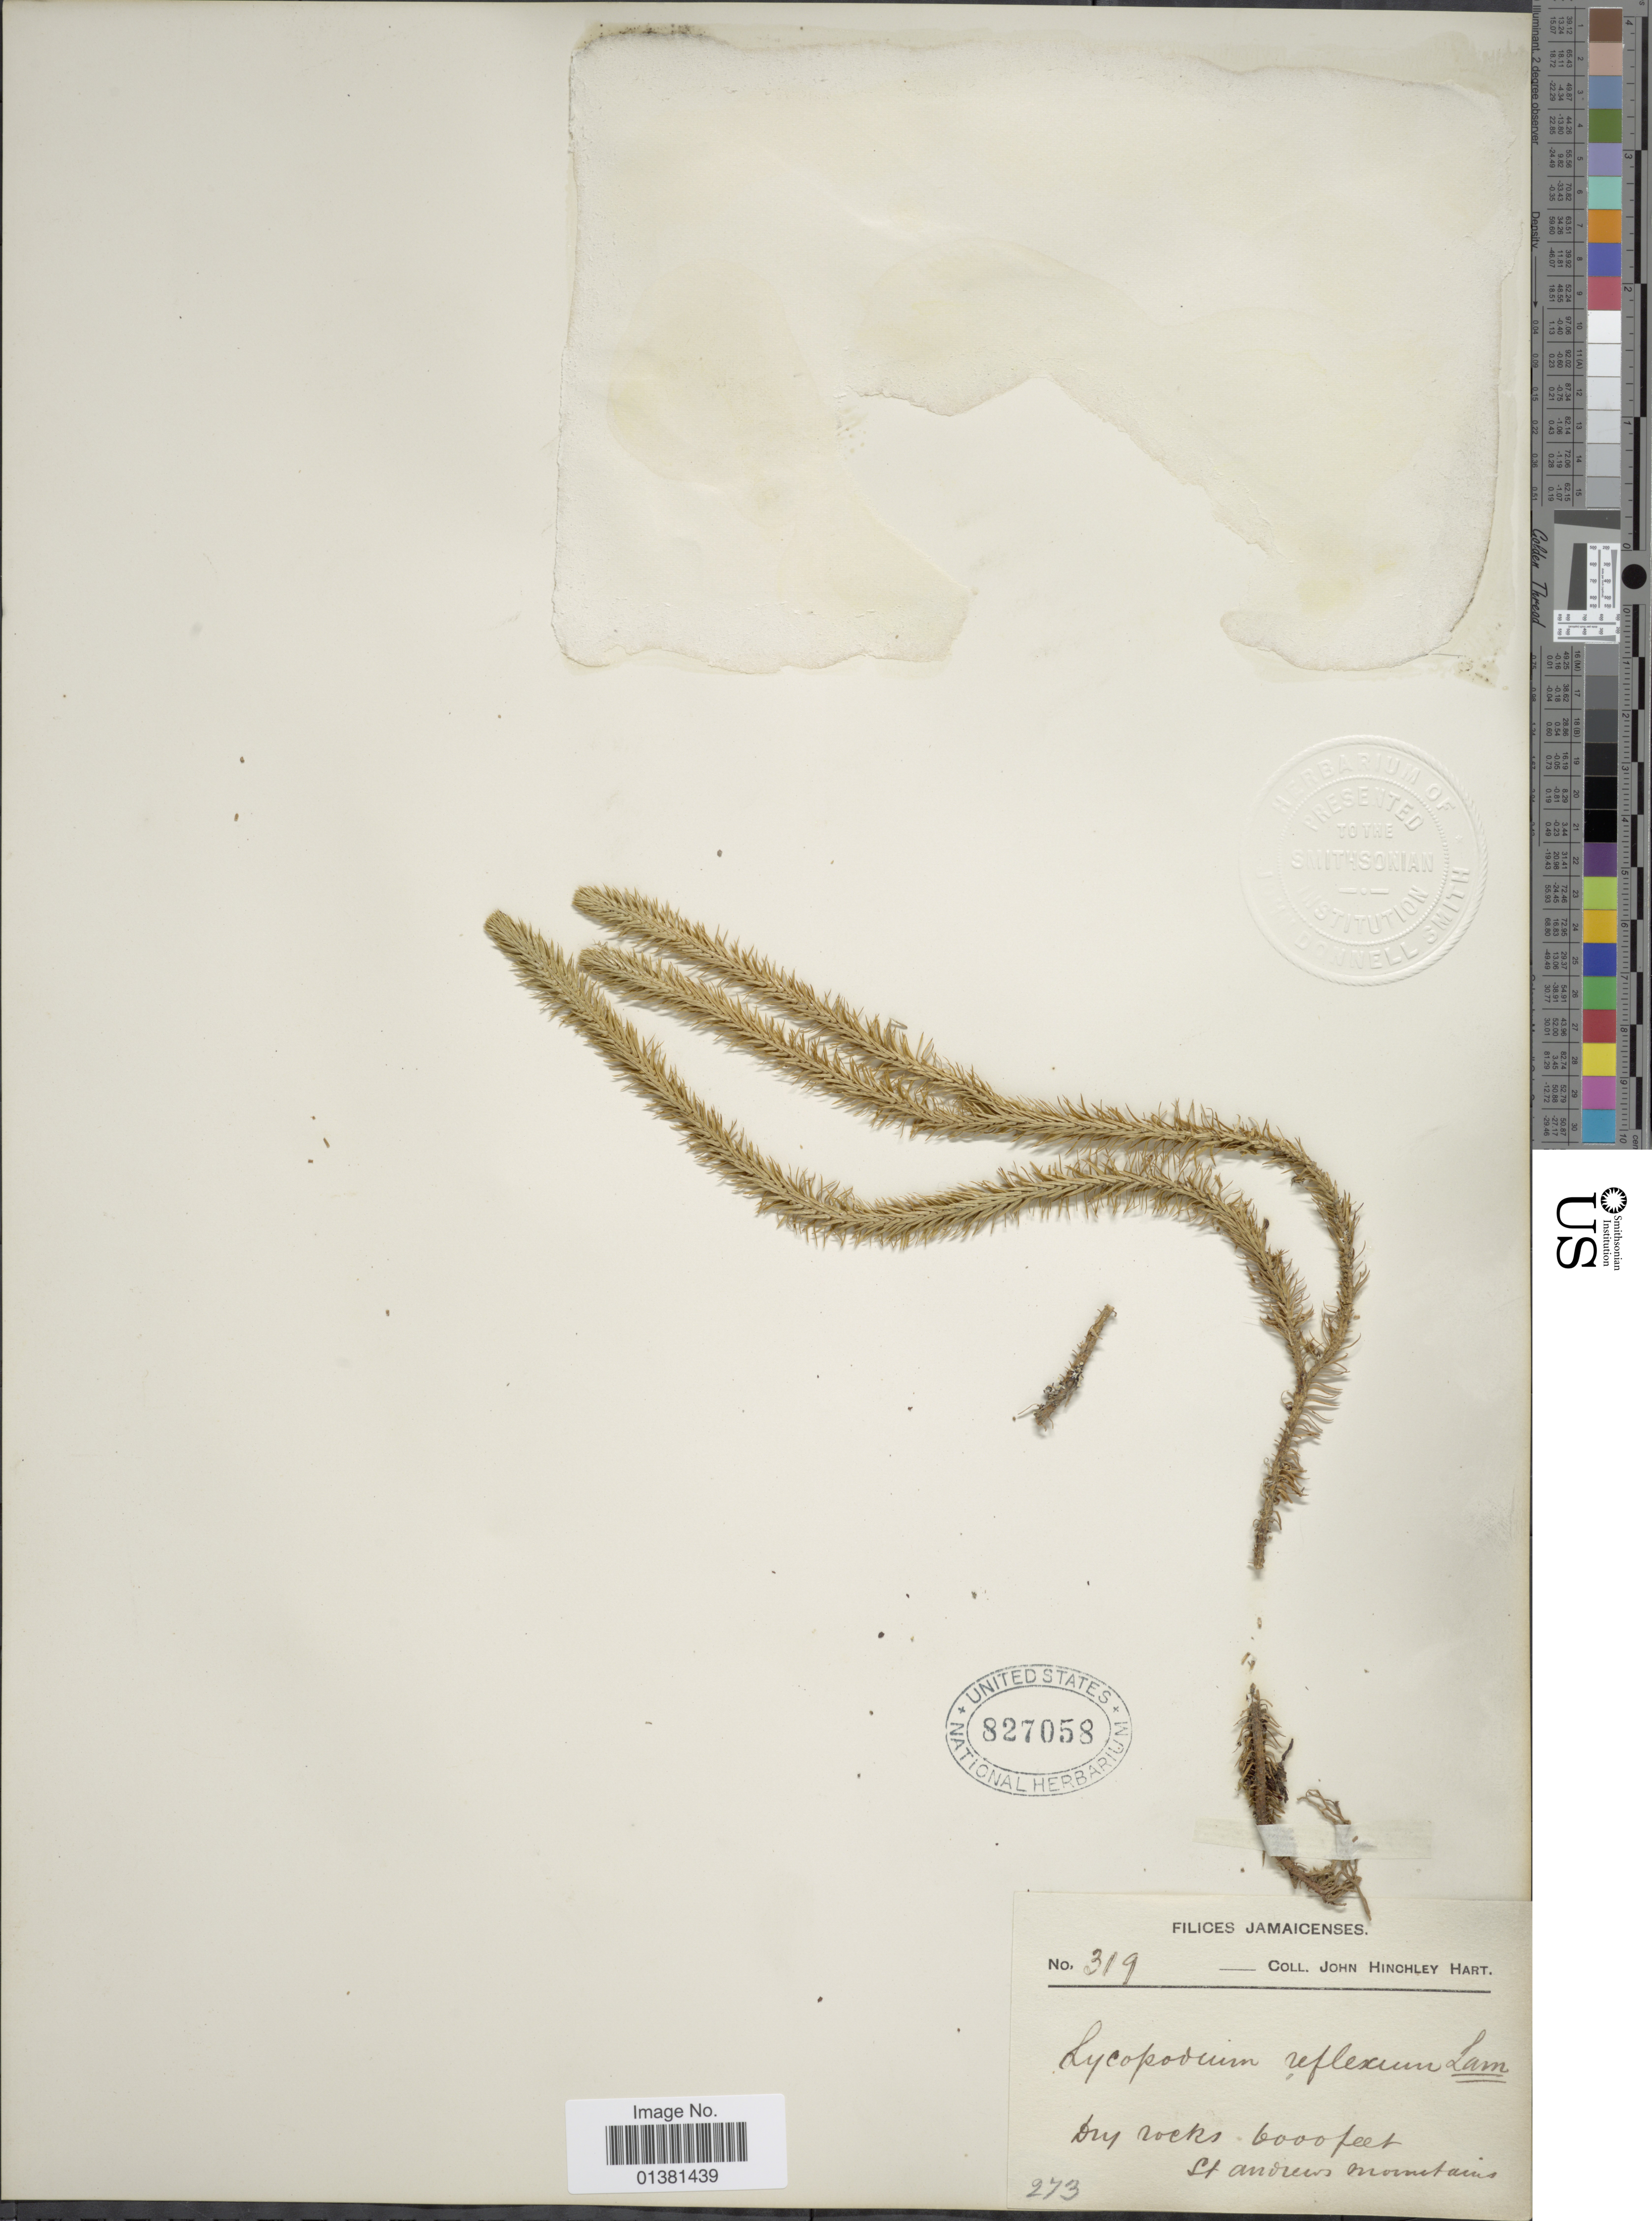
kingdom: Plantae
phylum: Tracheophyta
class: Lycopodiopsida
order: Lycopodiales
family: Lycopodiaceae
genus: Phlegmariurus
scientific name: Phlegmariurus reflexus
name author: (Lam.) B. Øllg.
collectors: J. H. Hart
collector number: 319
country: Jamaica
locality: Dry rocks, St Andrews Mountains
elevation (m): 1829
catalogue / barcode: US 827058